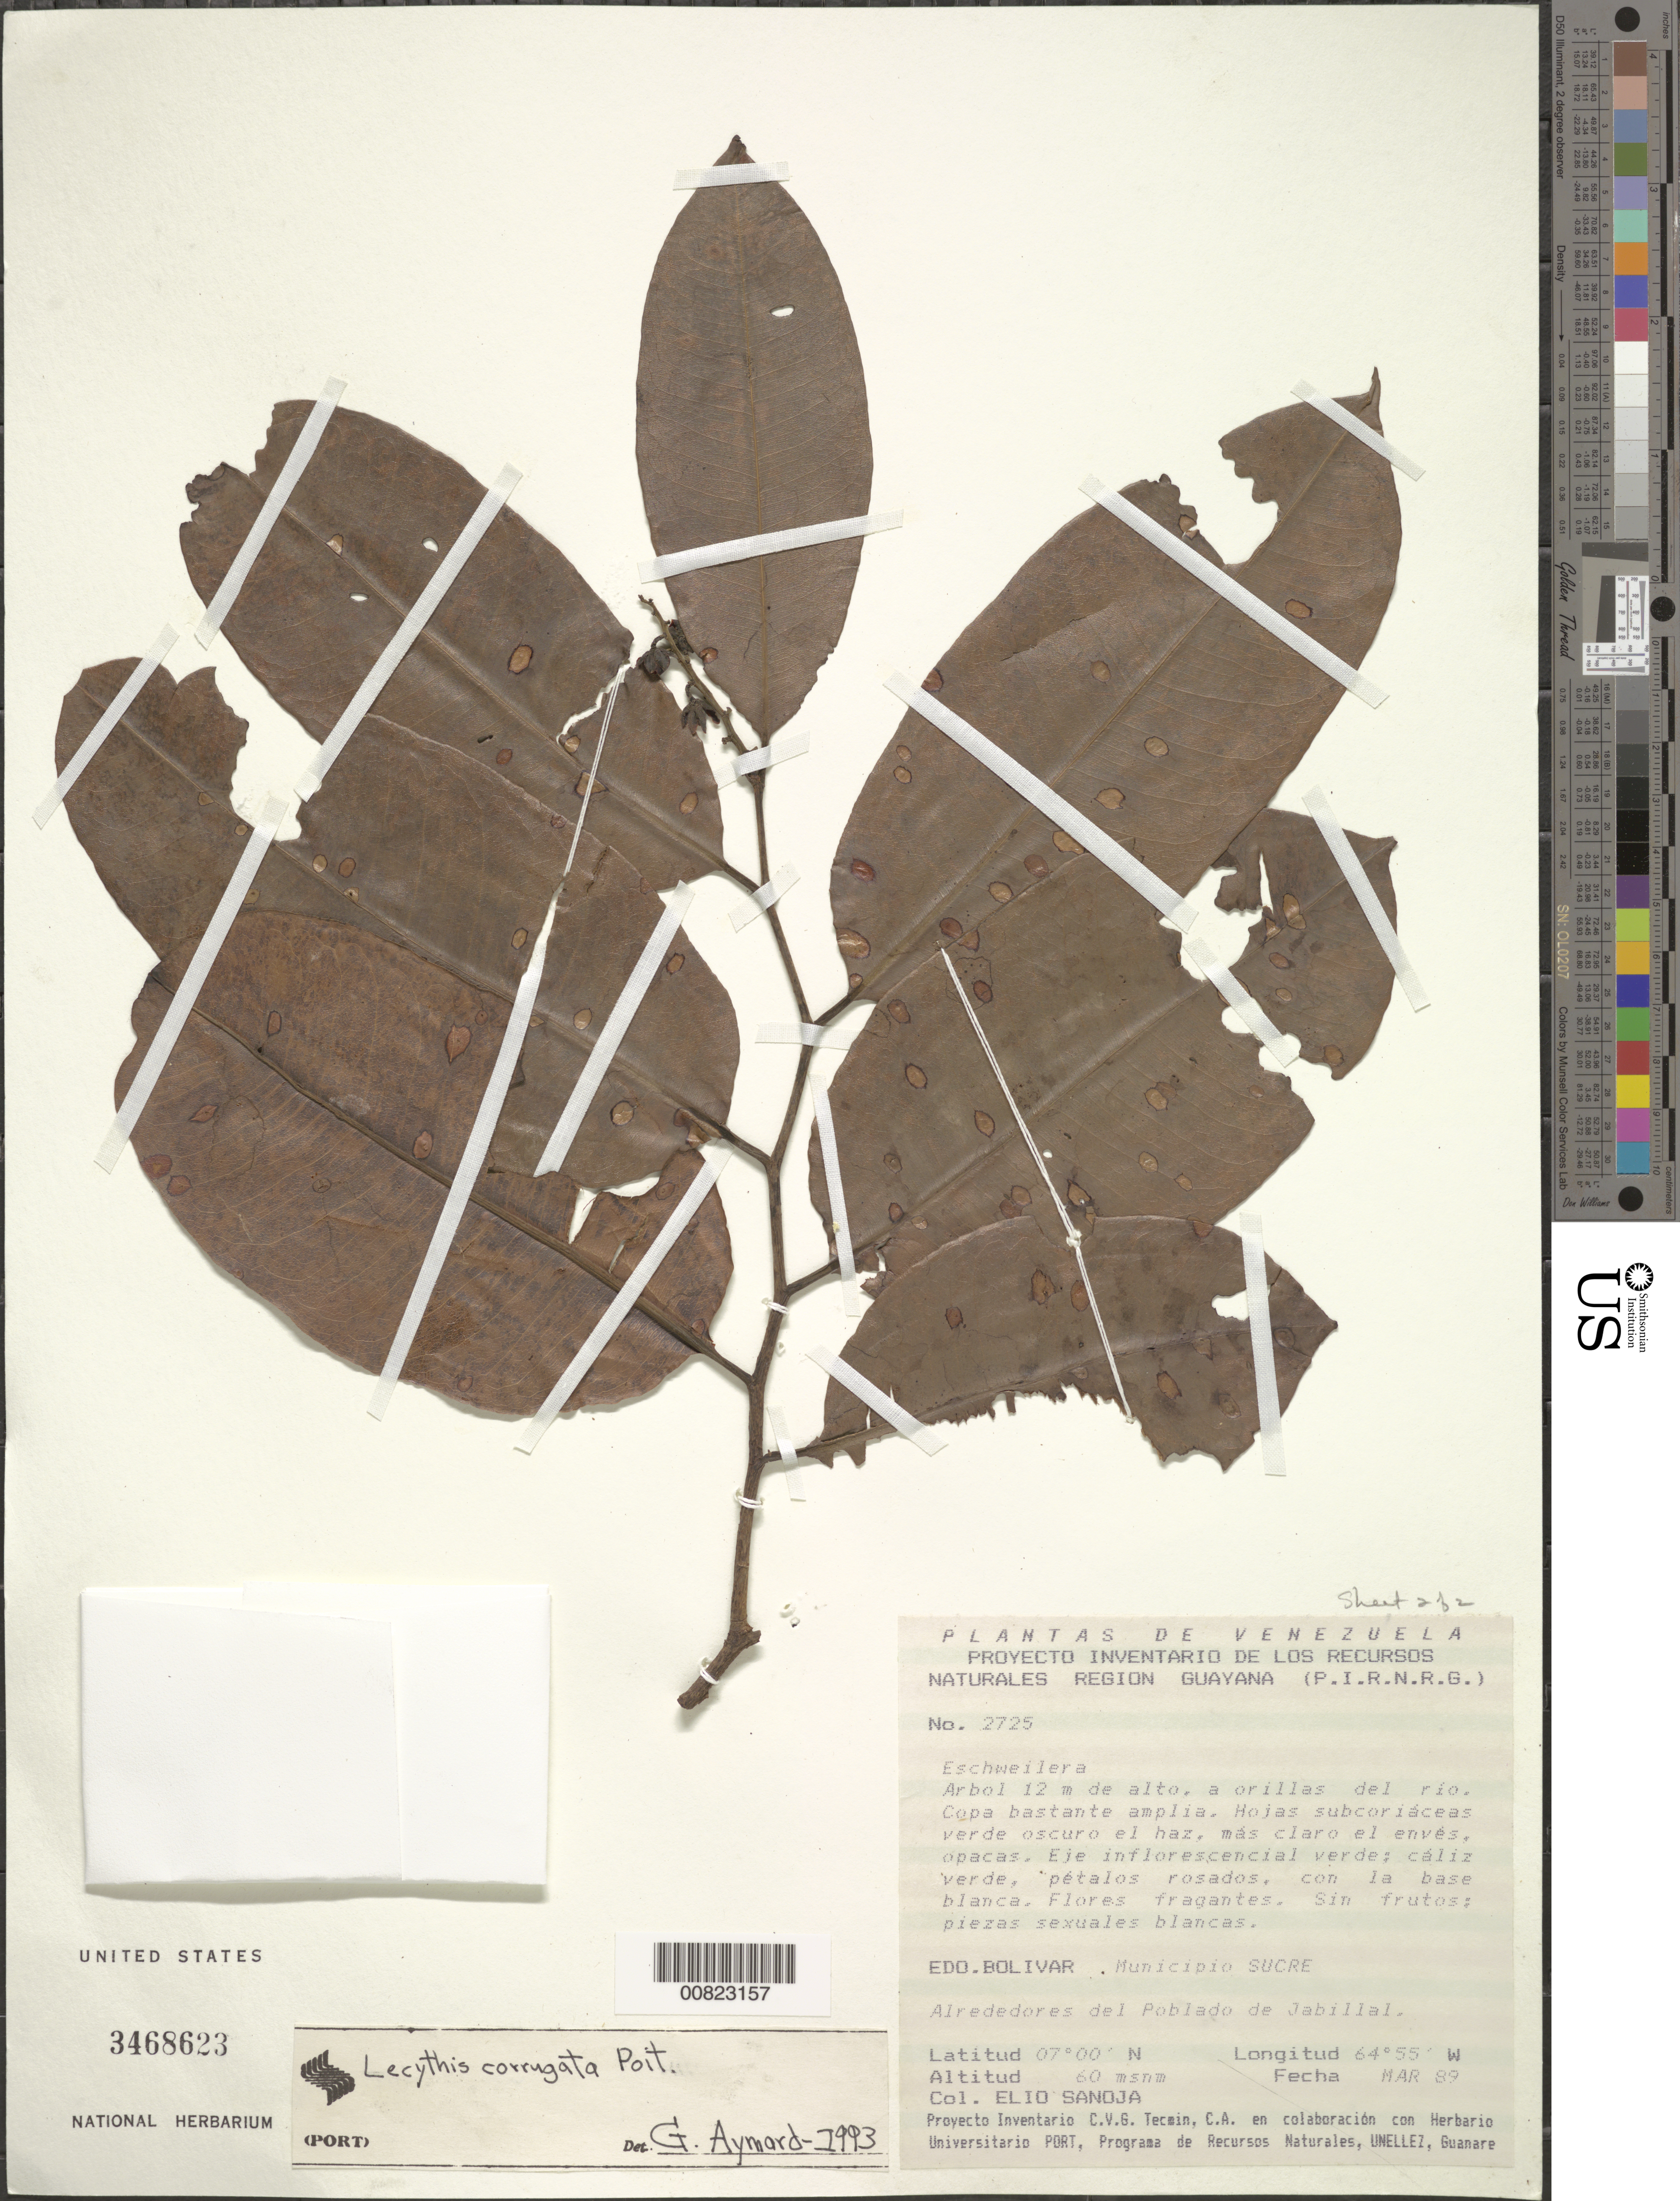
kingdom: Plantae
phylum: Tracheophyta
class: Magnoliopsida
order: Ericales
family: Lecythidaceae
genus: Lecythis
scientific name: Lecythis corrugata subsp. rosea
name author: (O. Berg) S.A. Mori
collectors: E. Sanoja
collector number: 2725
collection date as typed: Transcribed d/m/y: /3/89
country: Venezuela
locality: Edo. Bolivar, Municipio Sucre, Alrededores del Poblado de Jabillal.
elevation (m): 60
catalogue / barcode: US 3468623